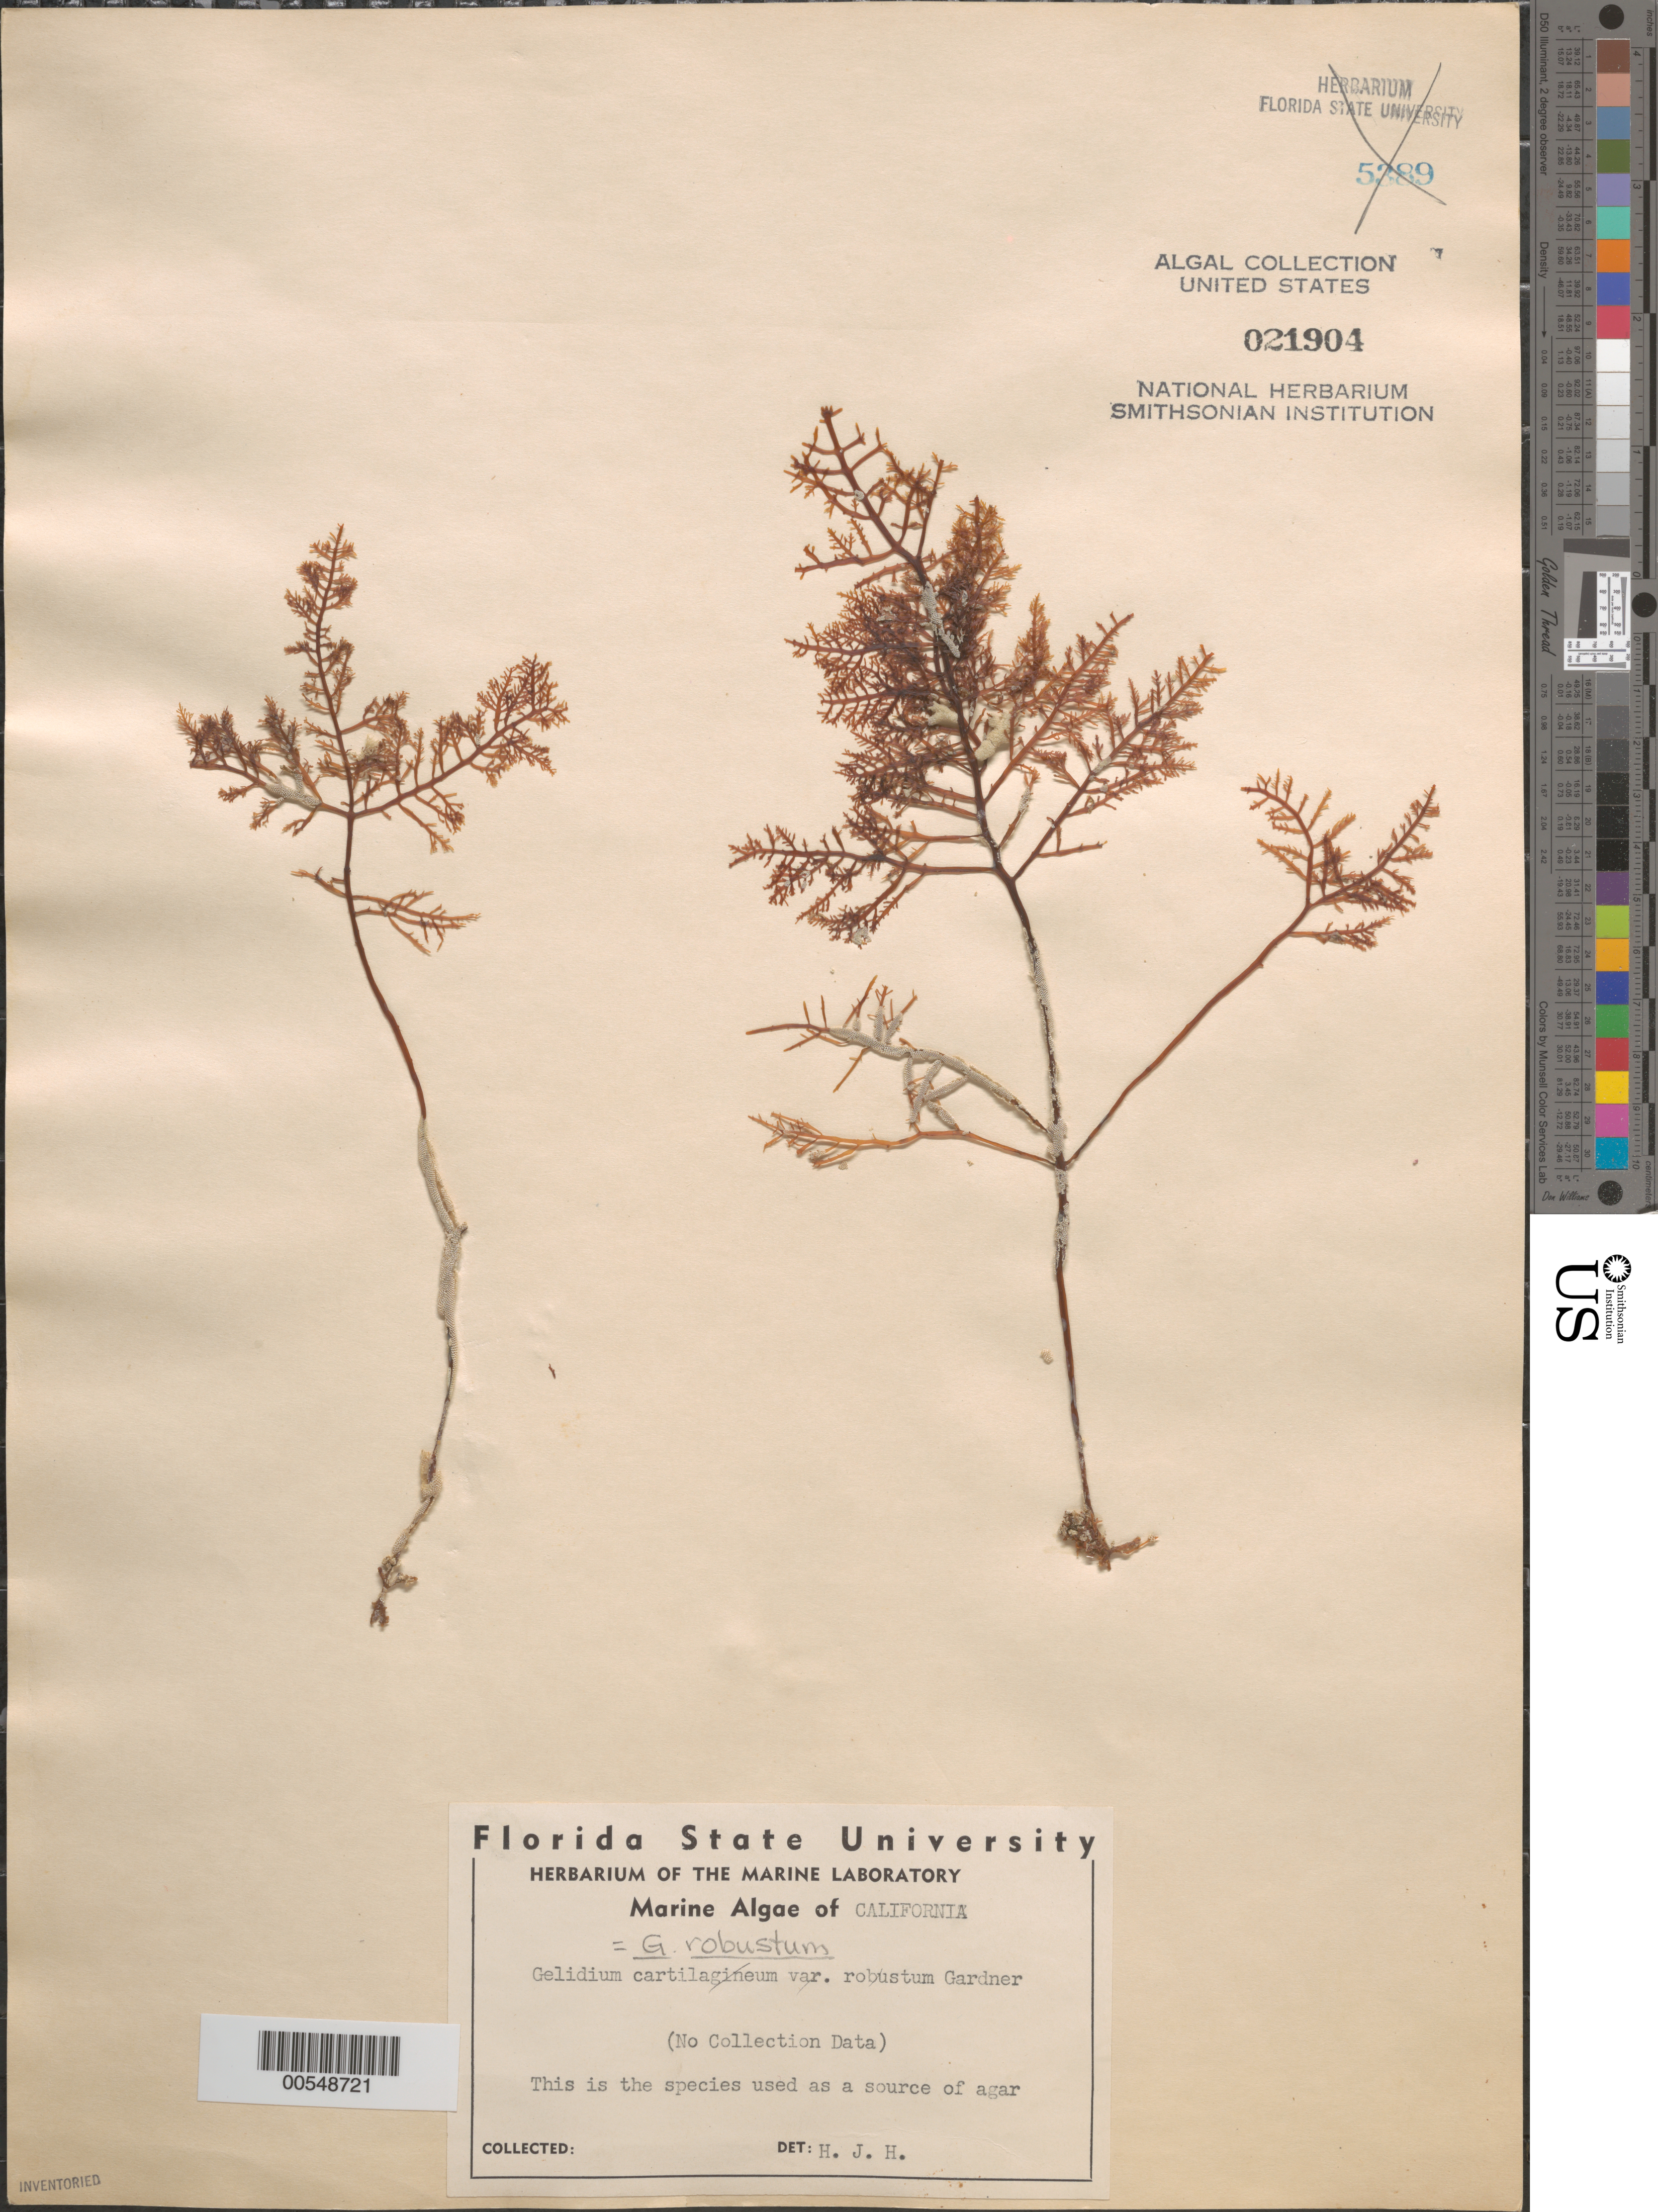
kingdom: Plantae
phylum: Rhodophyta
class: Florideophyceae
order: Gelidiales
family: Gelidiaceae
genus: Gelidium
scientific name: Gelidium robustum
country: United States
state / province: California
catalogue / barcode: US 21904